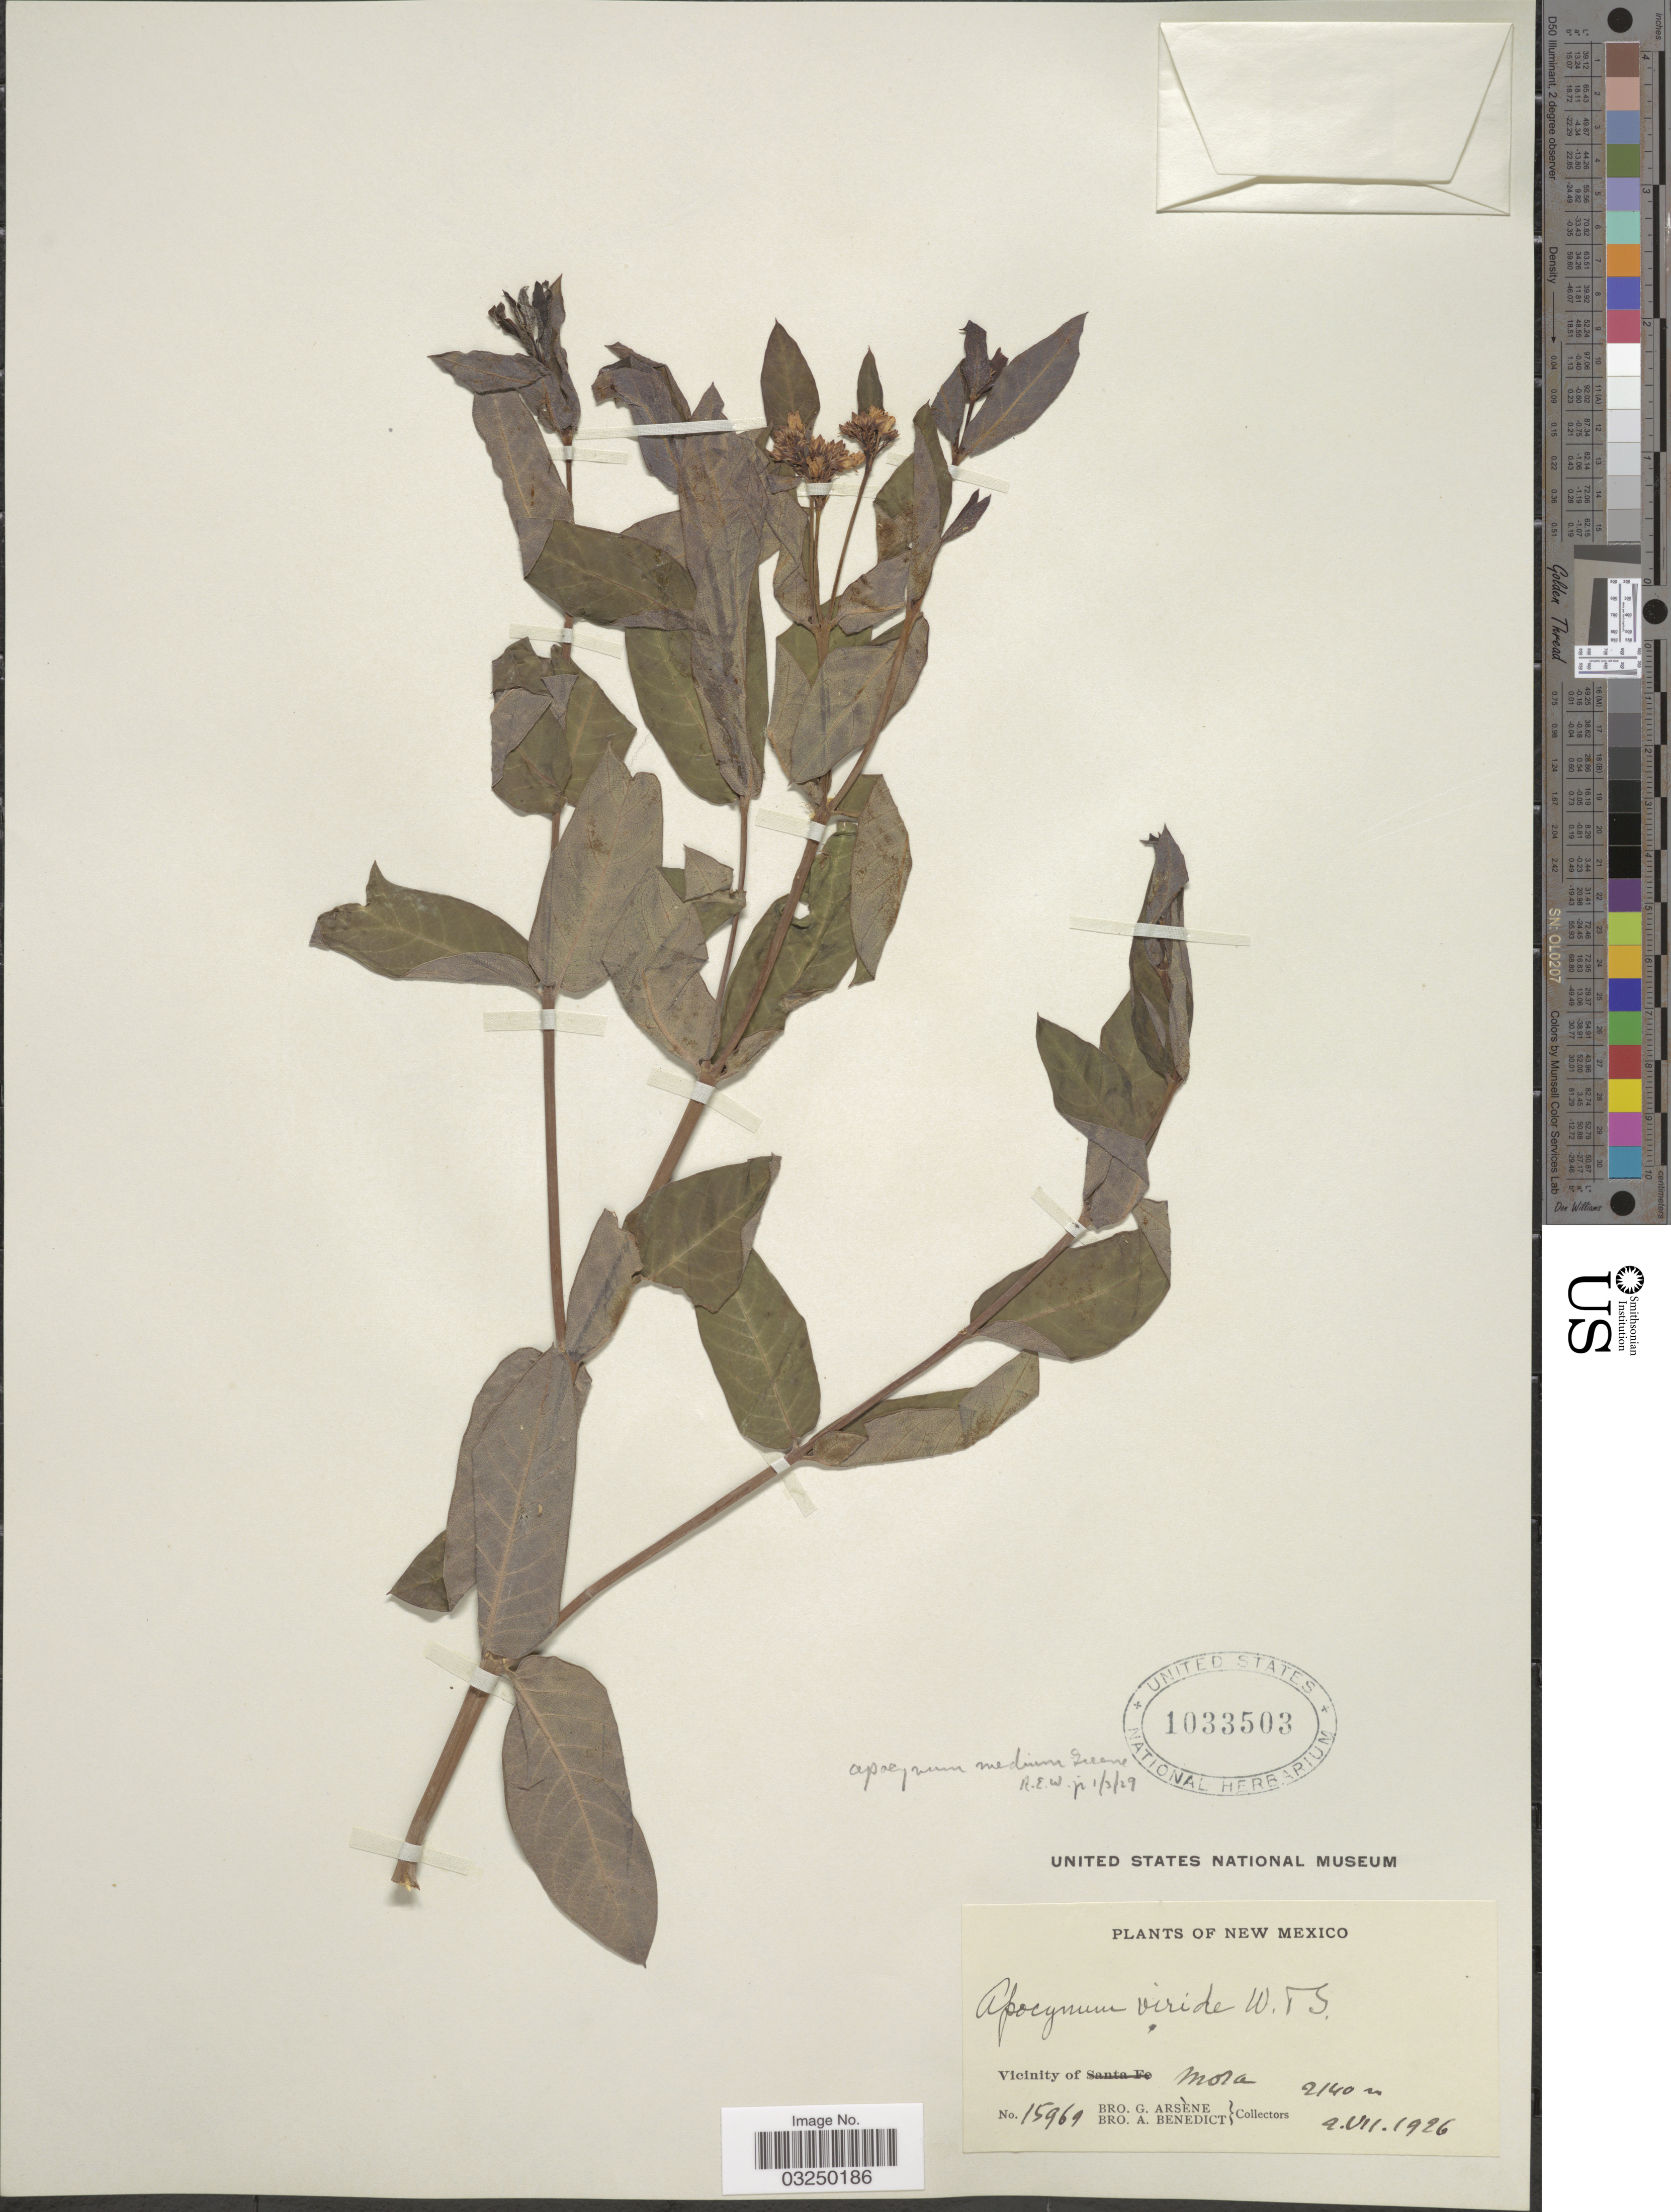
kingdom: Plantae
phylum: Tracheophyta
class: Magnoliopsida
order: Gentianales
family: Apocynaceae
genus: Apocynum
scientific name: Apocynum viride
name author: Wooton & Standl.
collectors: Bro. G. Arsène & Bro. A. Benedict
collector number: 15969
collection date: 1926-07-09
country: United States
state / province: New Mexico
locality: Vicinity of Mora.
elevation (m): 2140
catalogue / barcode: US 1033503